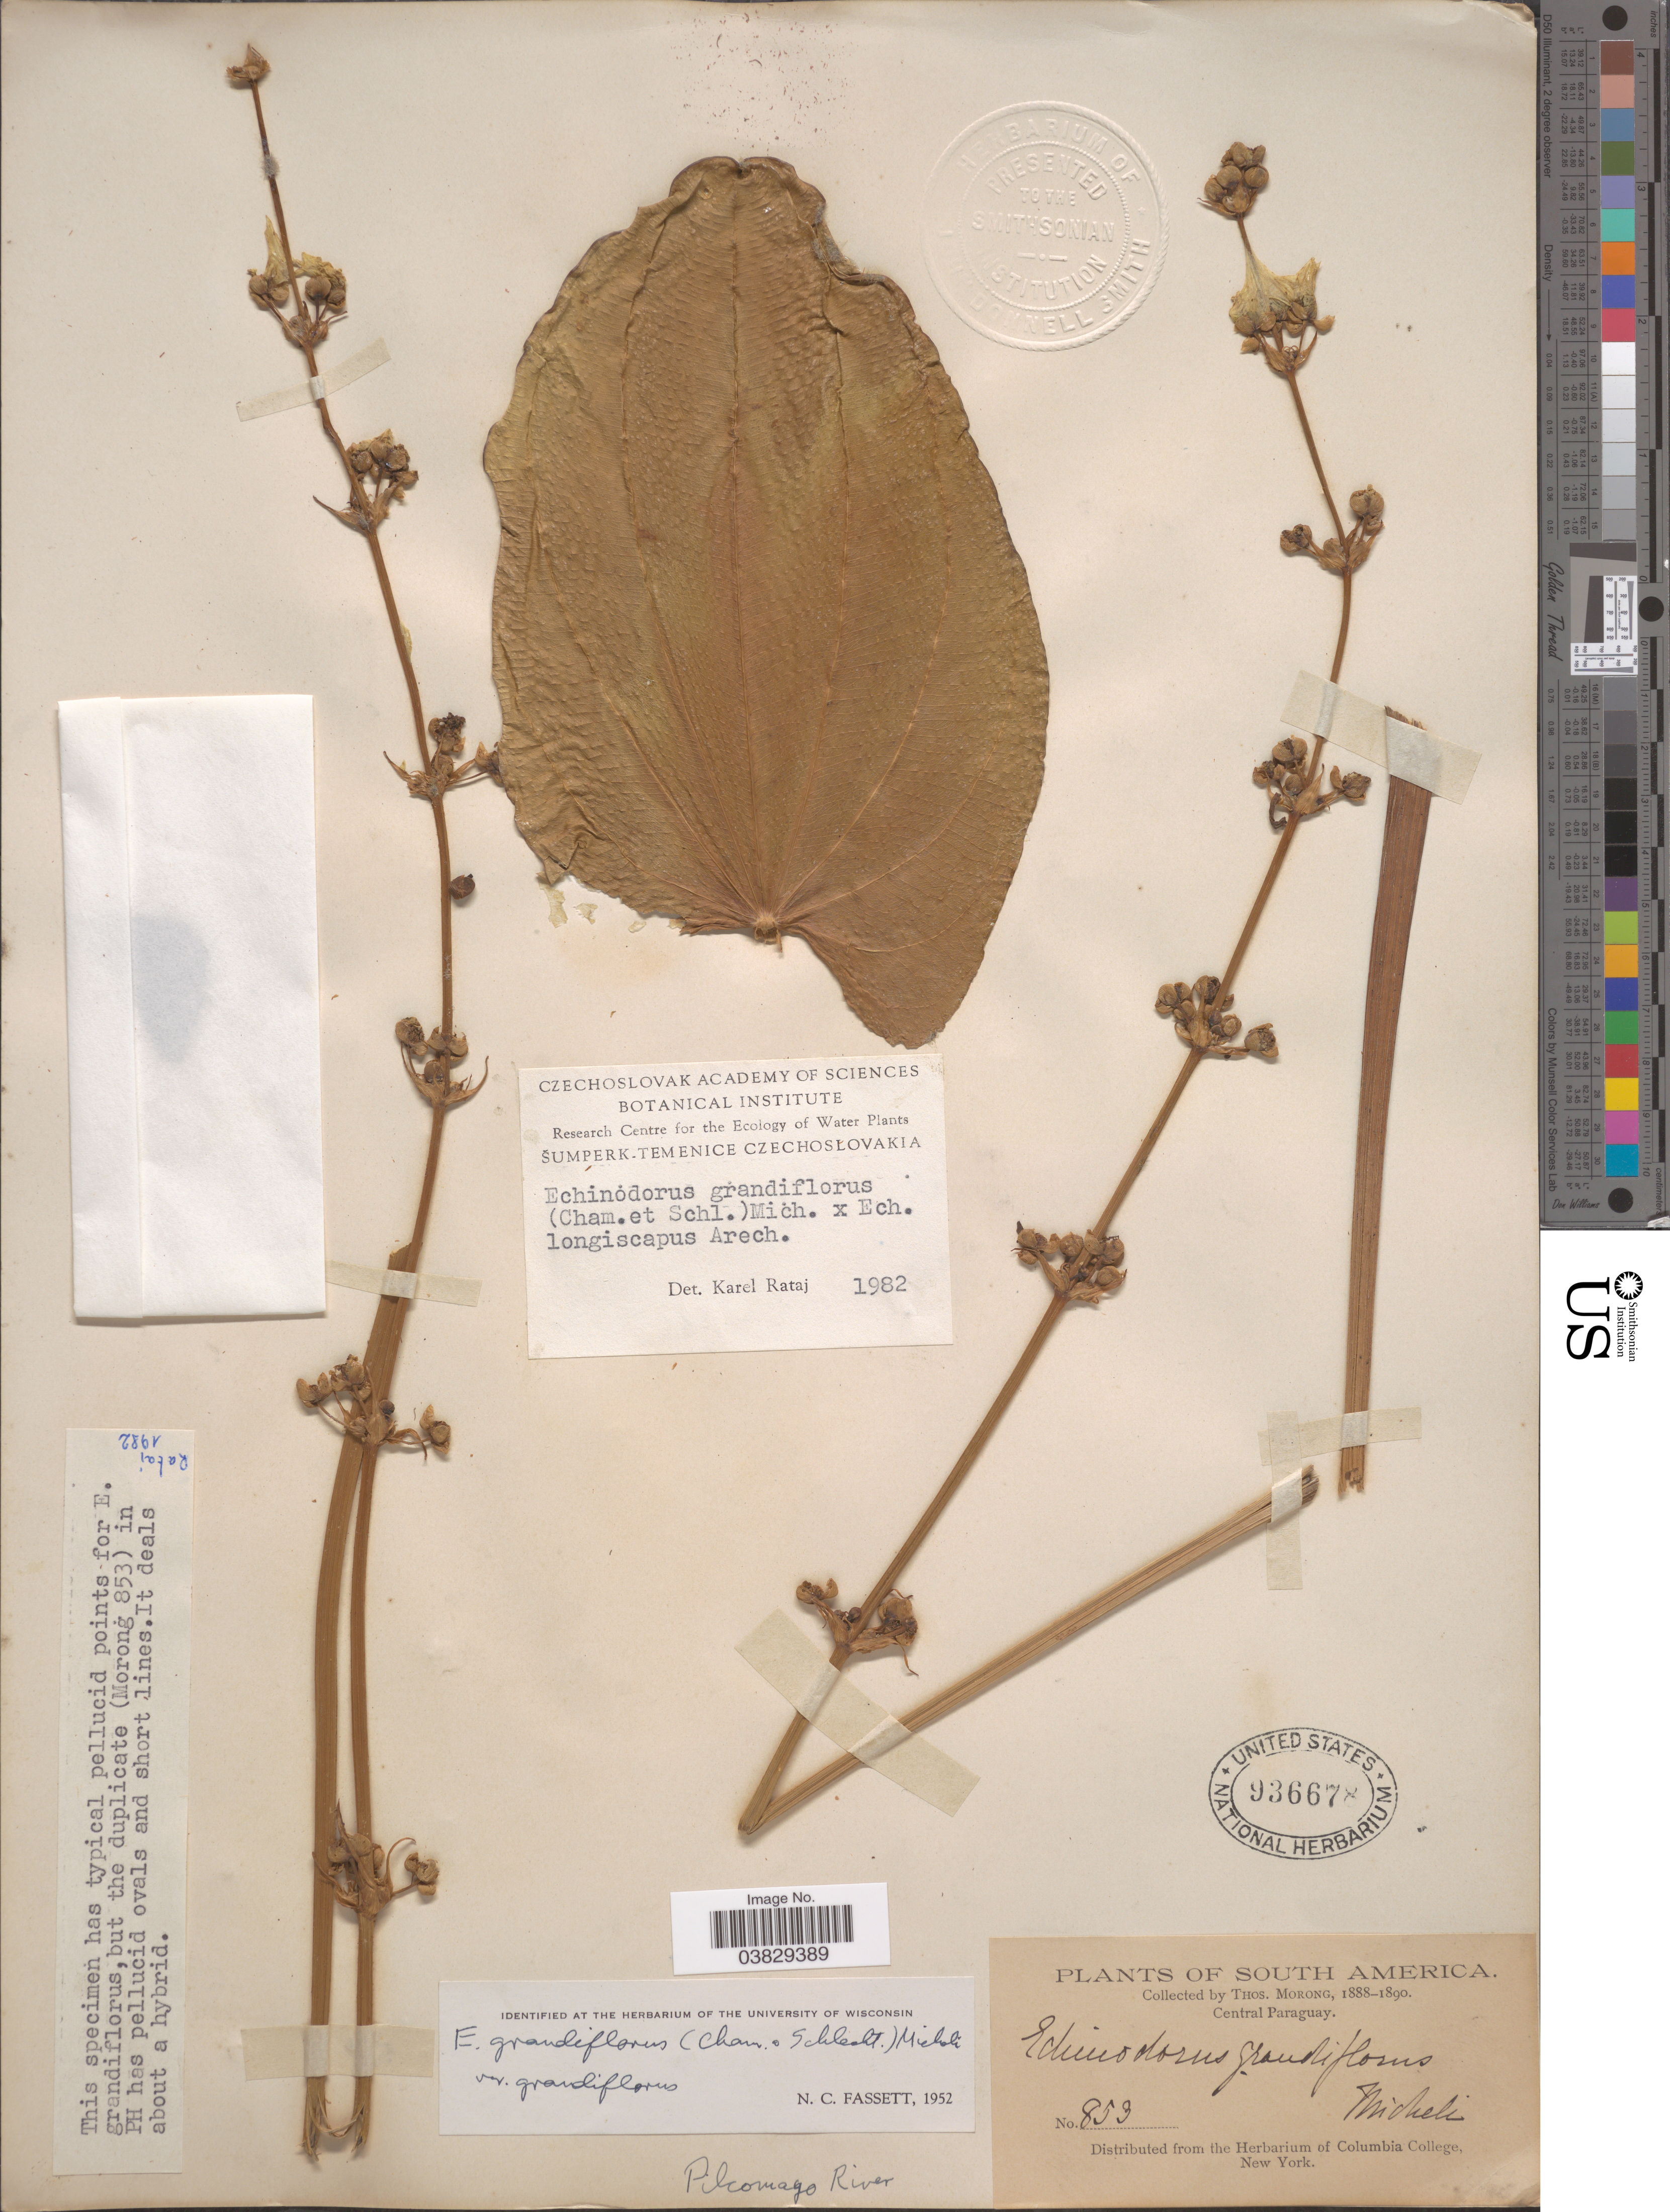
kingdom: Plantae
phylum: Tracheophyta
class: Liliopsida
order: Alismatales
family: Alismataceae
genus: Echinodorus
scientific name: Echinodorus grandiflorus x E. longiscapus Arechav.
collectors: ex herb. T. Morong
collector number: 853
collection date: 1888/1890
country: Paraguay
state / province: Central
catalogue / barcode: US 936678